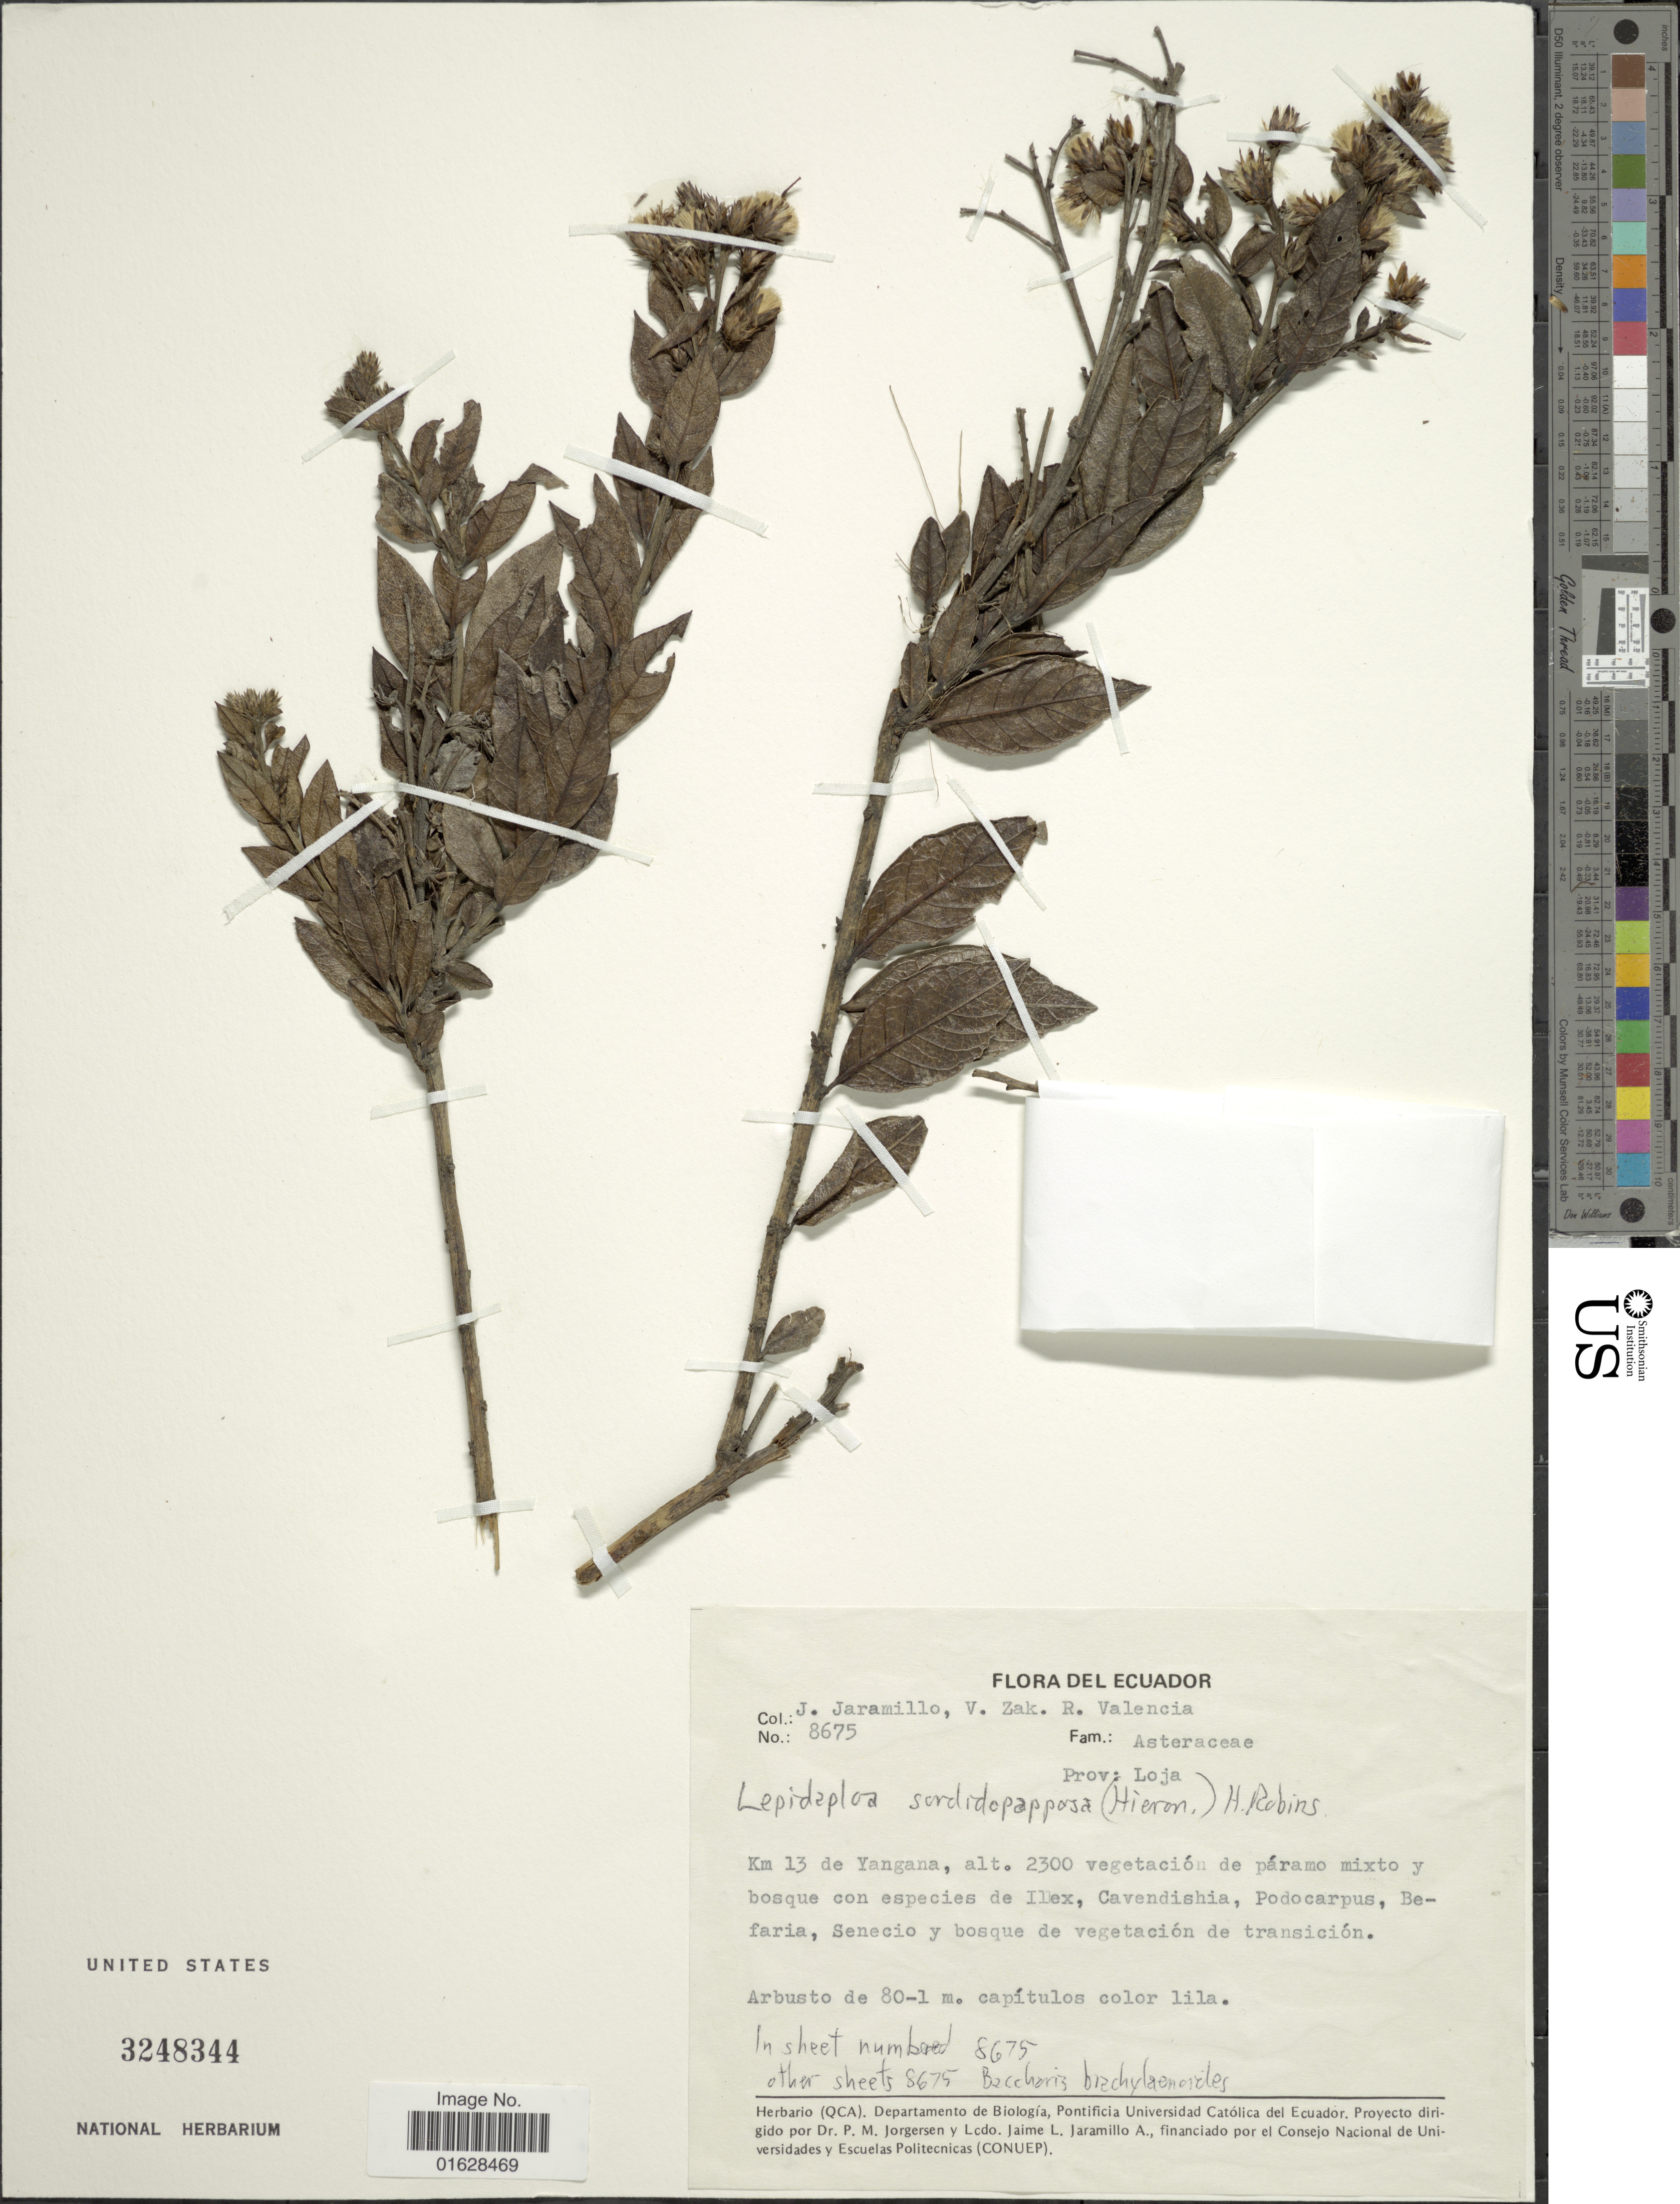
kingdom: Plantae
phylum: Tracheophyta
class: Magnoliopsida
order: Asterales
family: Asteraceae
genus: Lepidaploa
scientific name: Lepidaploa sordidopapposa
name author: (Hieron.) H. Rob.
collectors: J. Jaramillo, V. Zak & R. Valencia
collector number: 8675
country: Ecuador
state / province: Loja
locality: Km 13 de Yangana.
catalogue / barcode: US 3248344